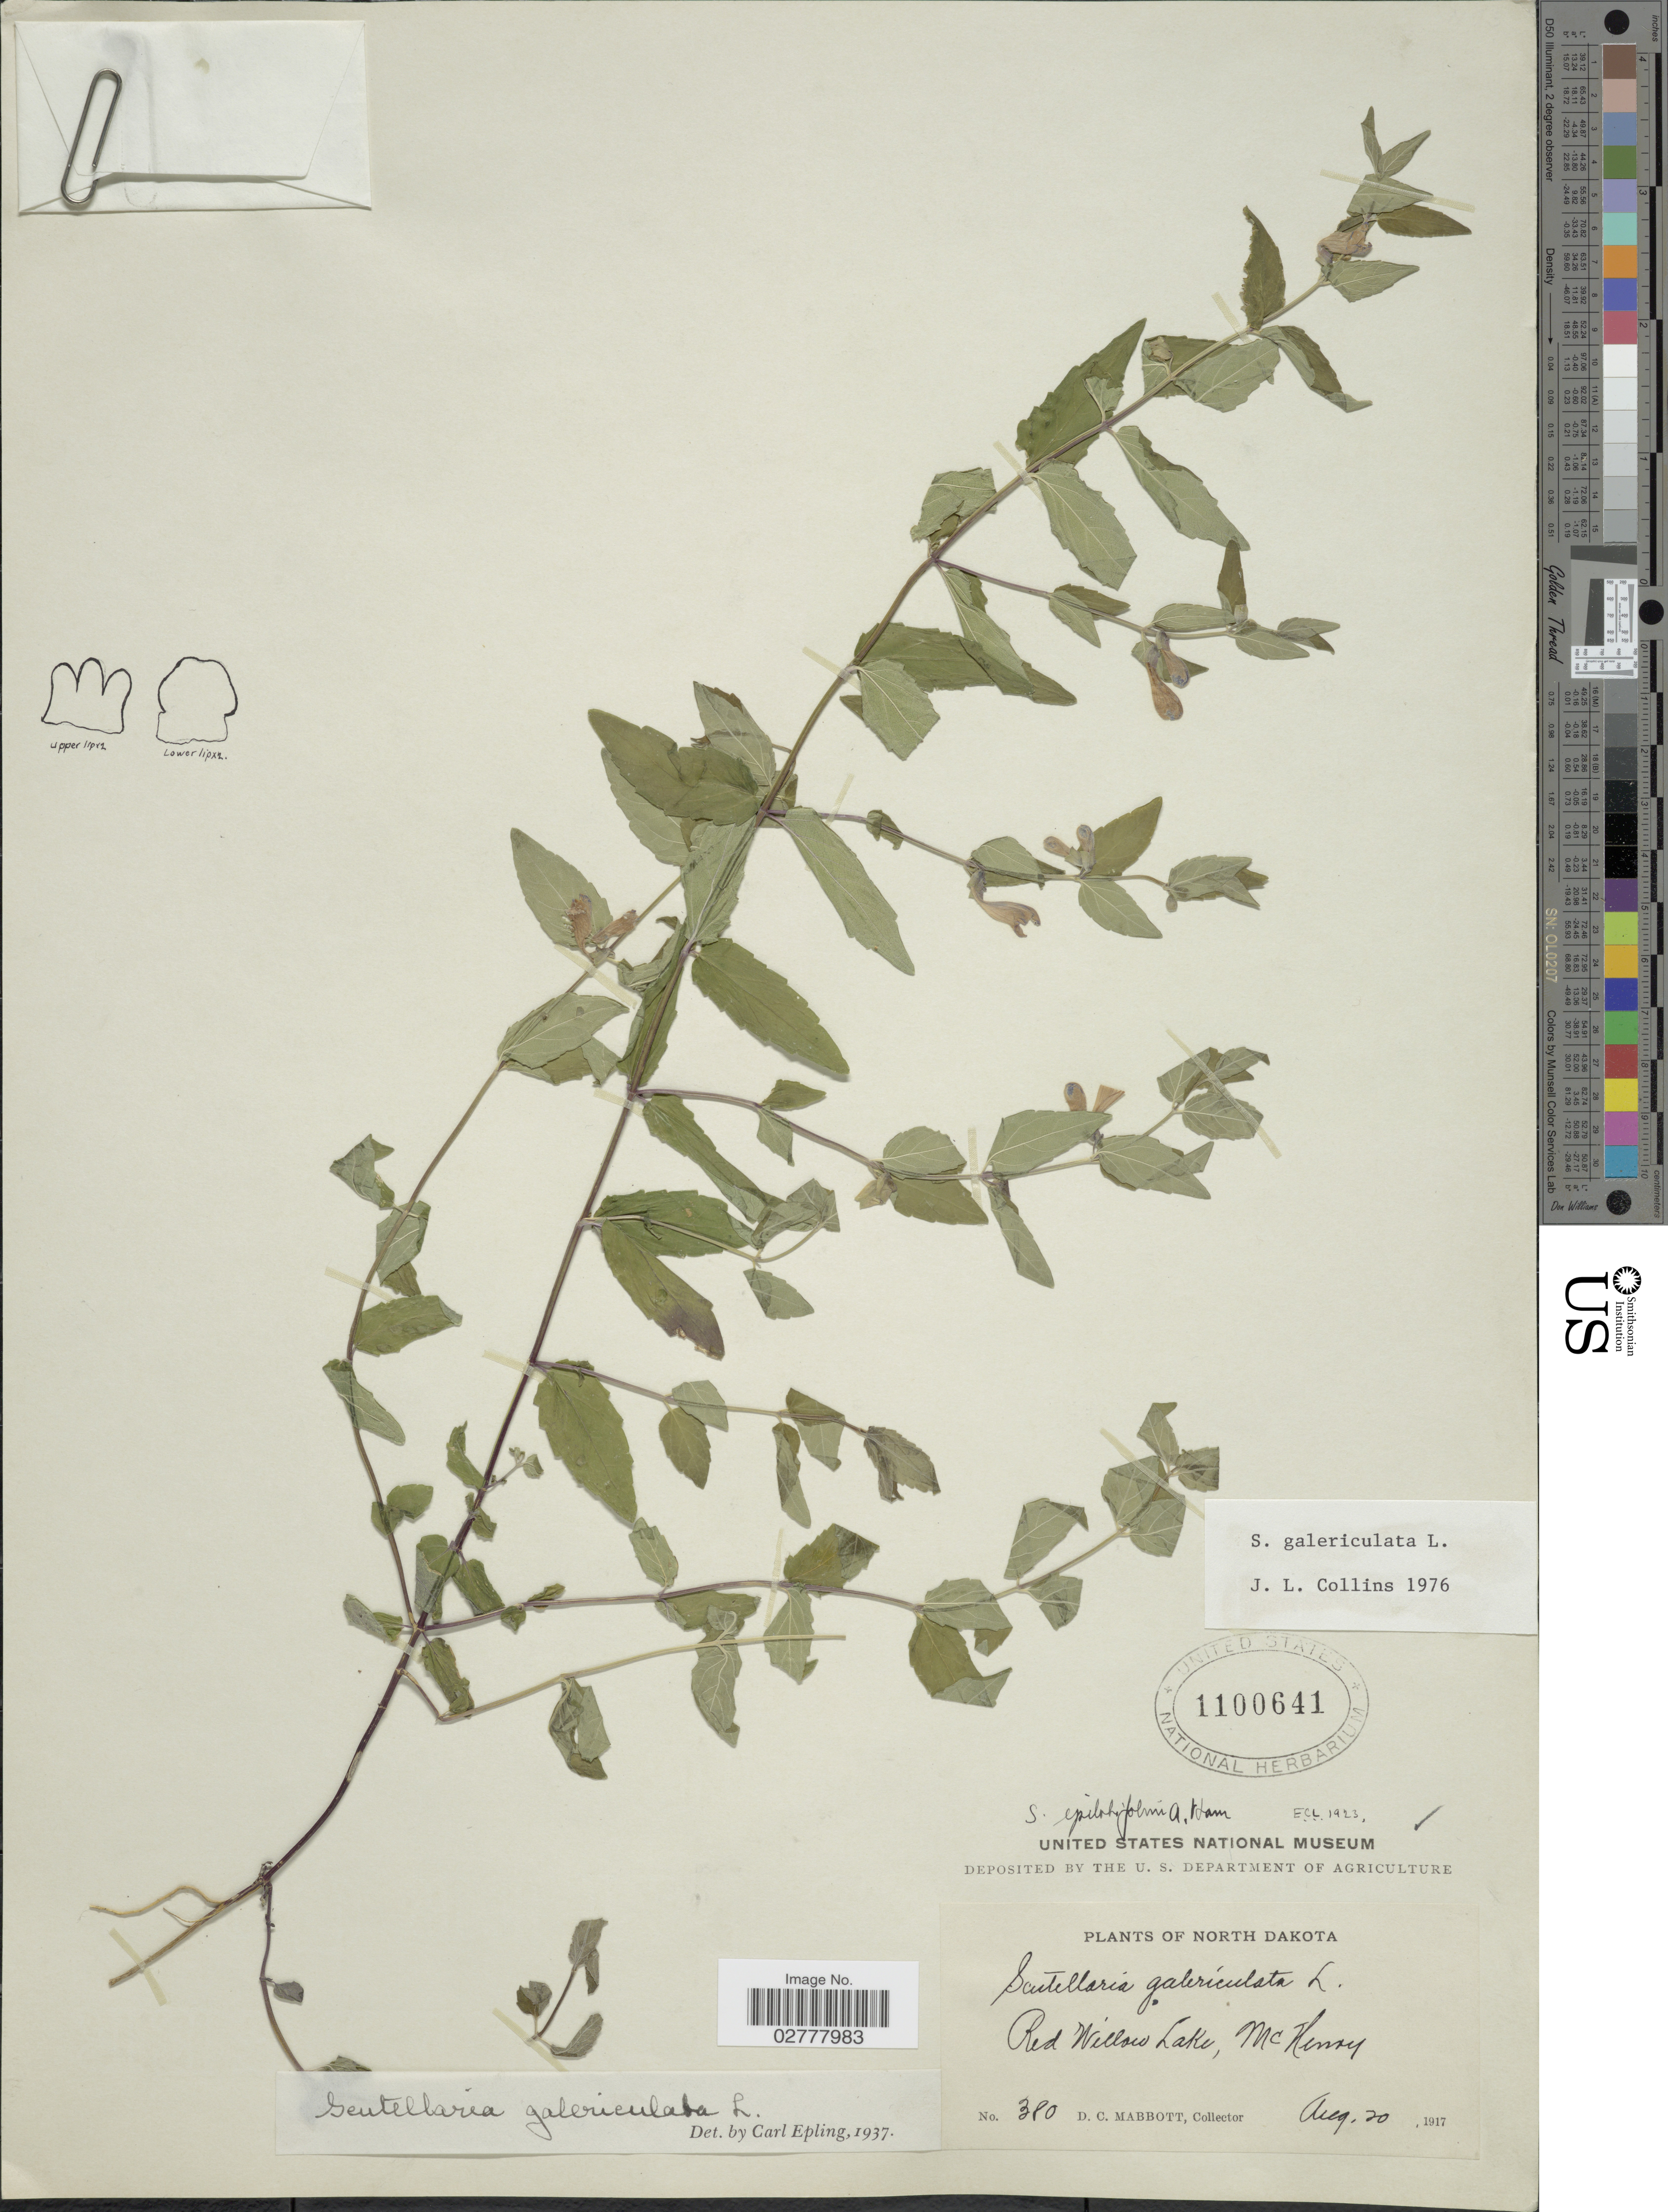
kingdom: Plantae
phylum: Tracheophyta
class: Magnoliopsida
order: Lamiales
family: Lamiaceae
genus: Scutellaria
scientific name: Scutellaria galericulata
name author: L.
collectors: D. Mabbott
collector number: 380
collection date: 1917-08-20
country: United States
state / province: North Dakota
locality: Red Willow Lake, McHenry.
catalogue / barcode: US 1100641